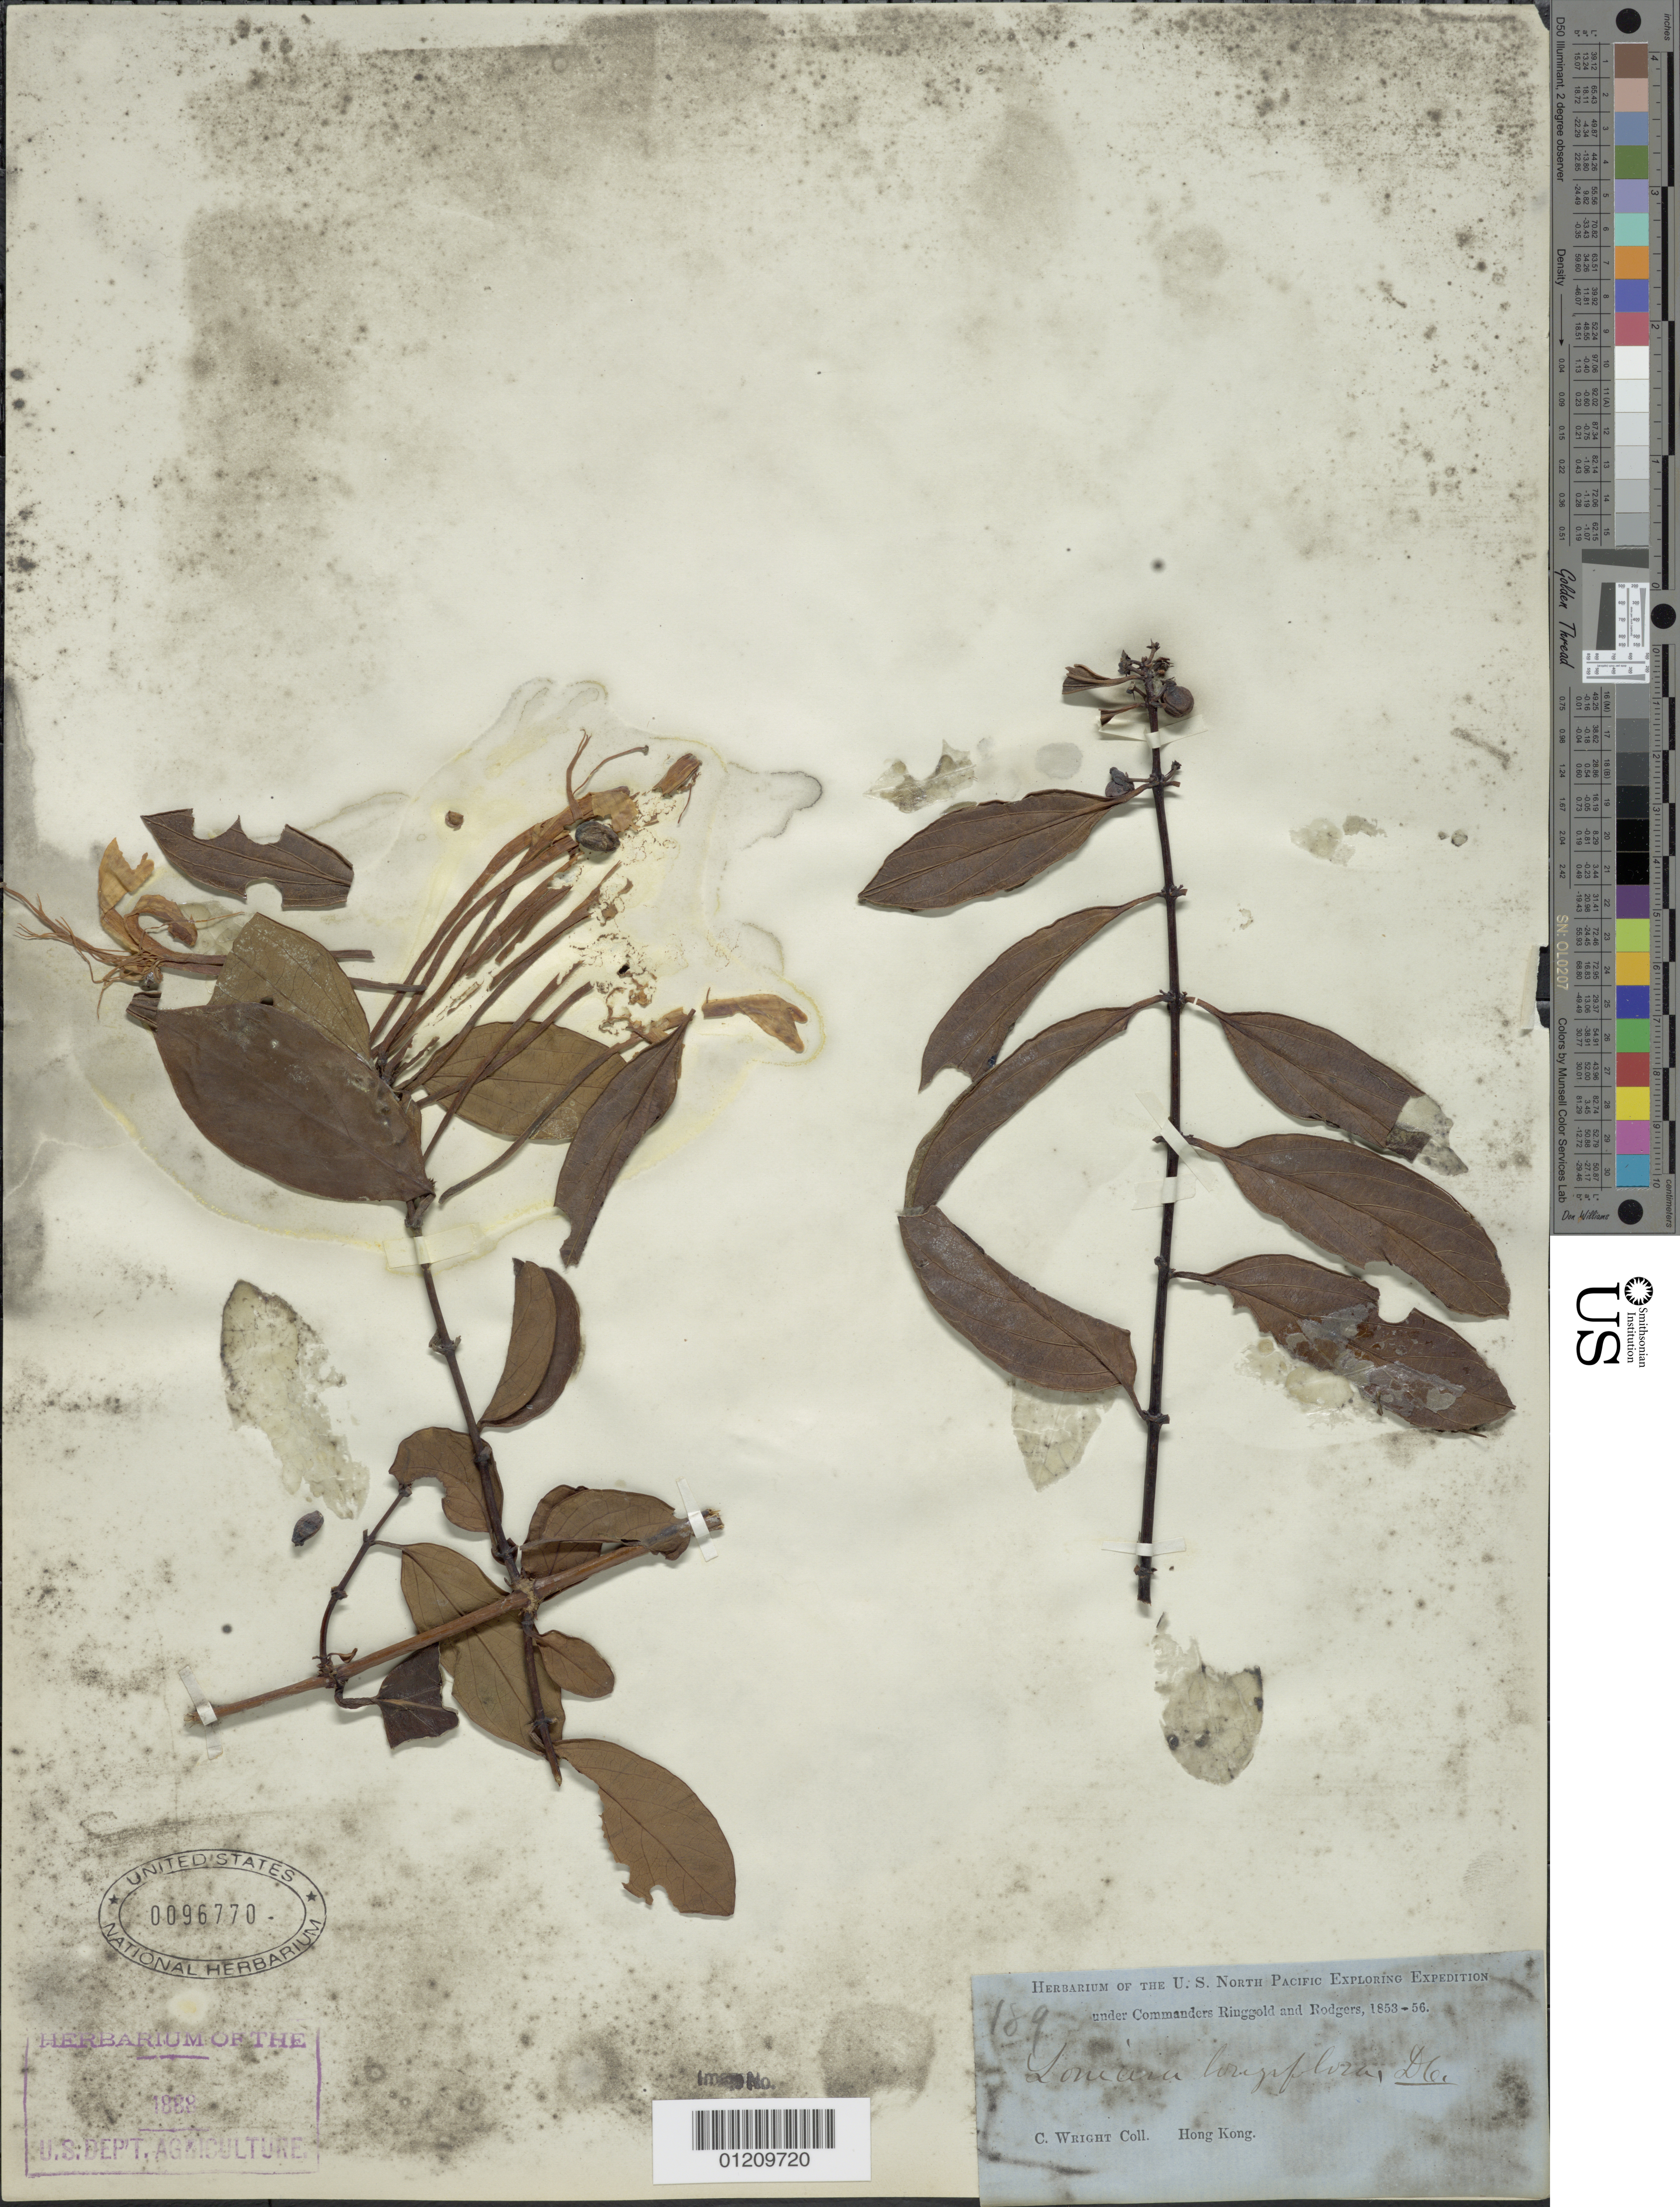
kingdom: Plantae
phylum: Tracheophyta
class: Magnoliopsida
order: Dipsacales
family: Caprifoliaceae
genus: Lonicera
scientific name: Lonicera longiflora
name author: DC.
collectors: C. Wright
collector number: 189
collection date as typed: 1853 to -- -- 1856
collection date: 1853/1856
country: China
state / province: Hong Kong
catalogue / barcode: US 96770